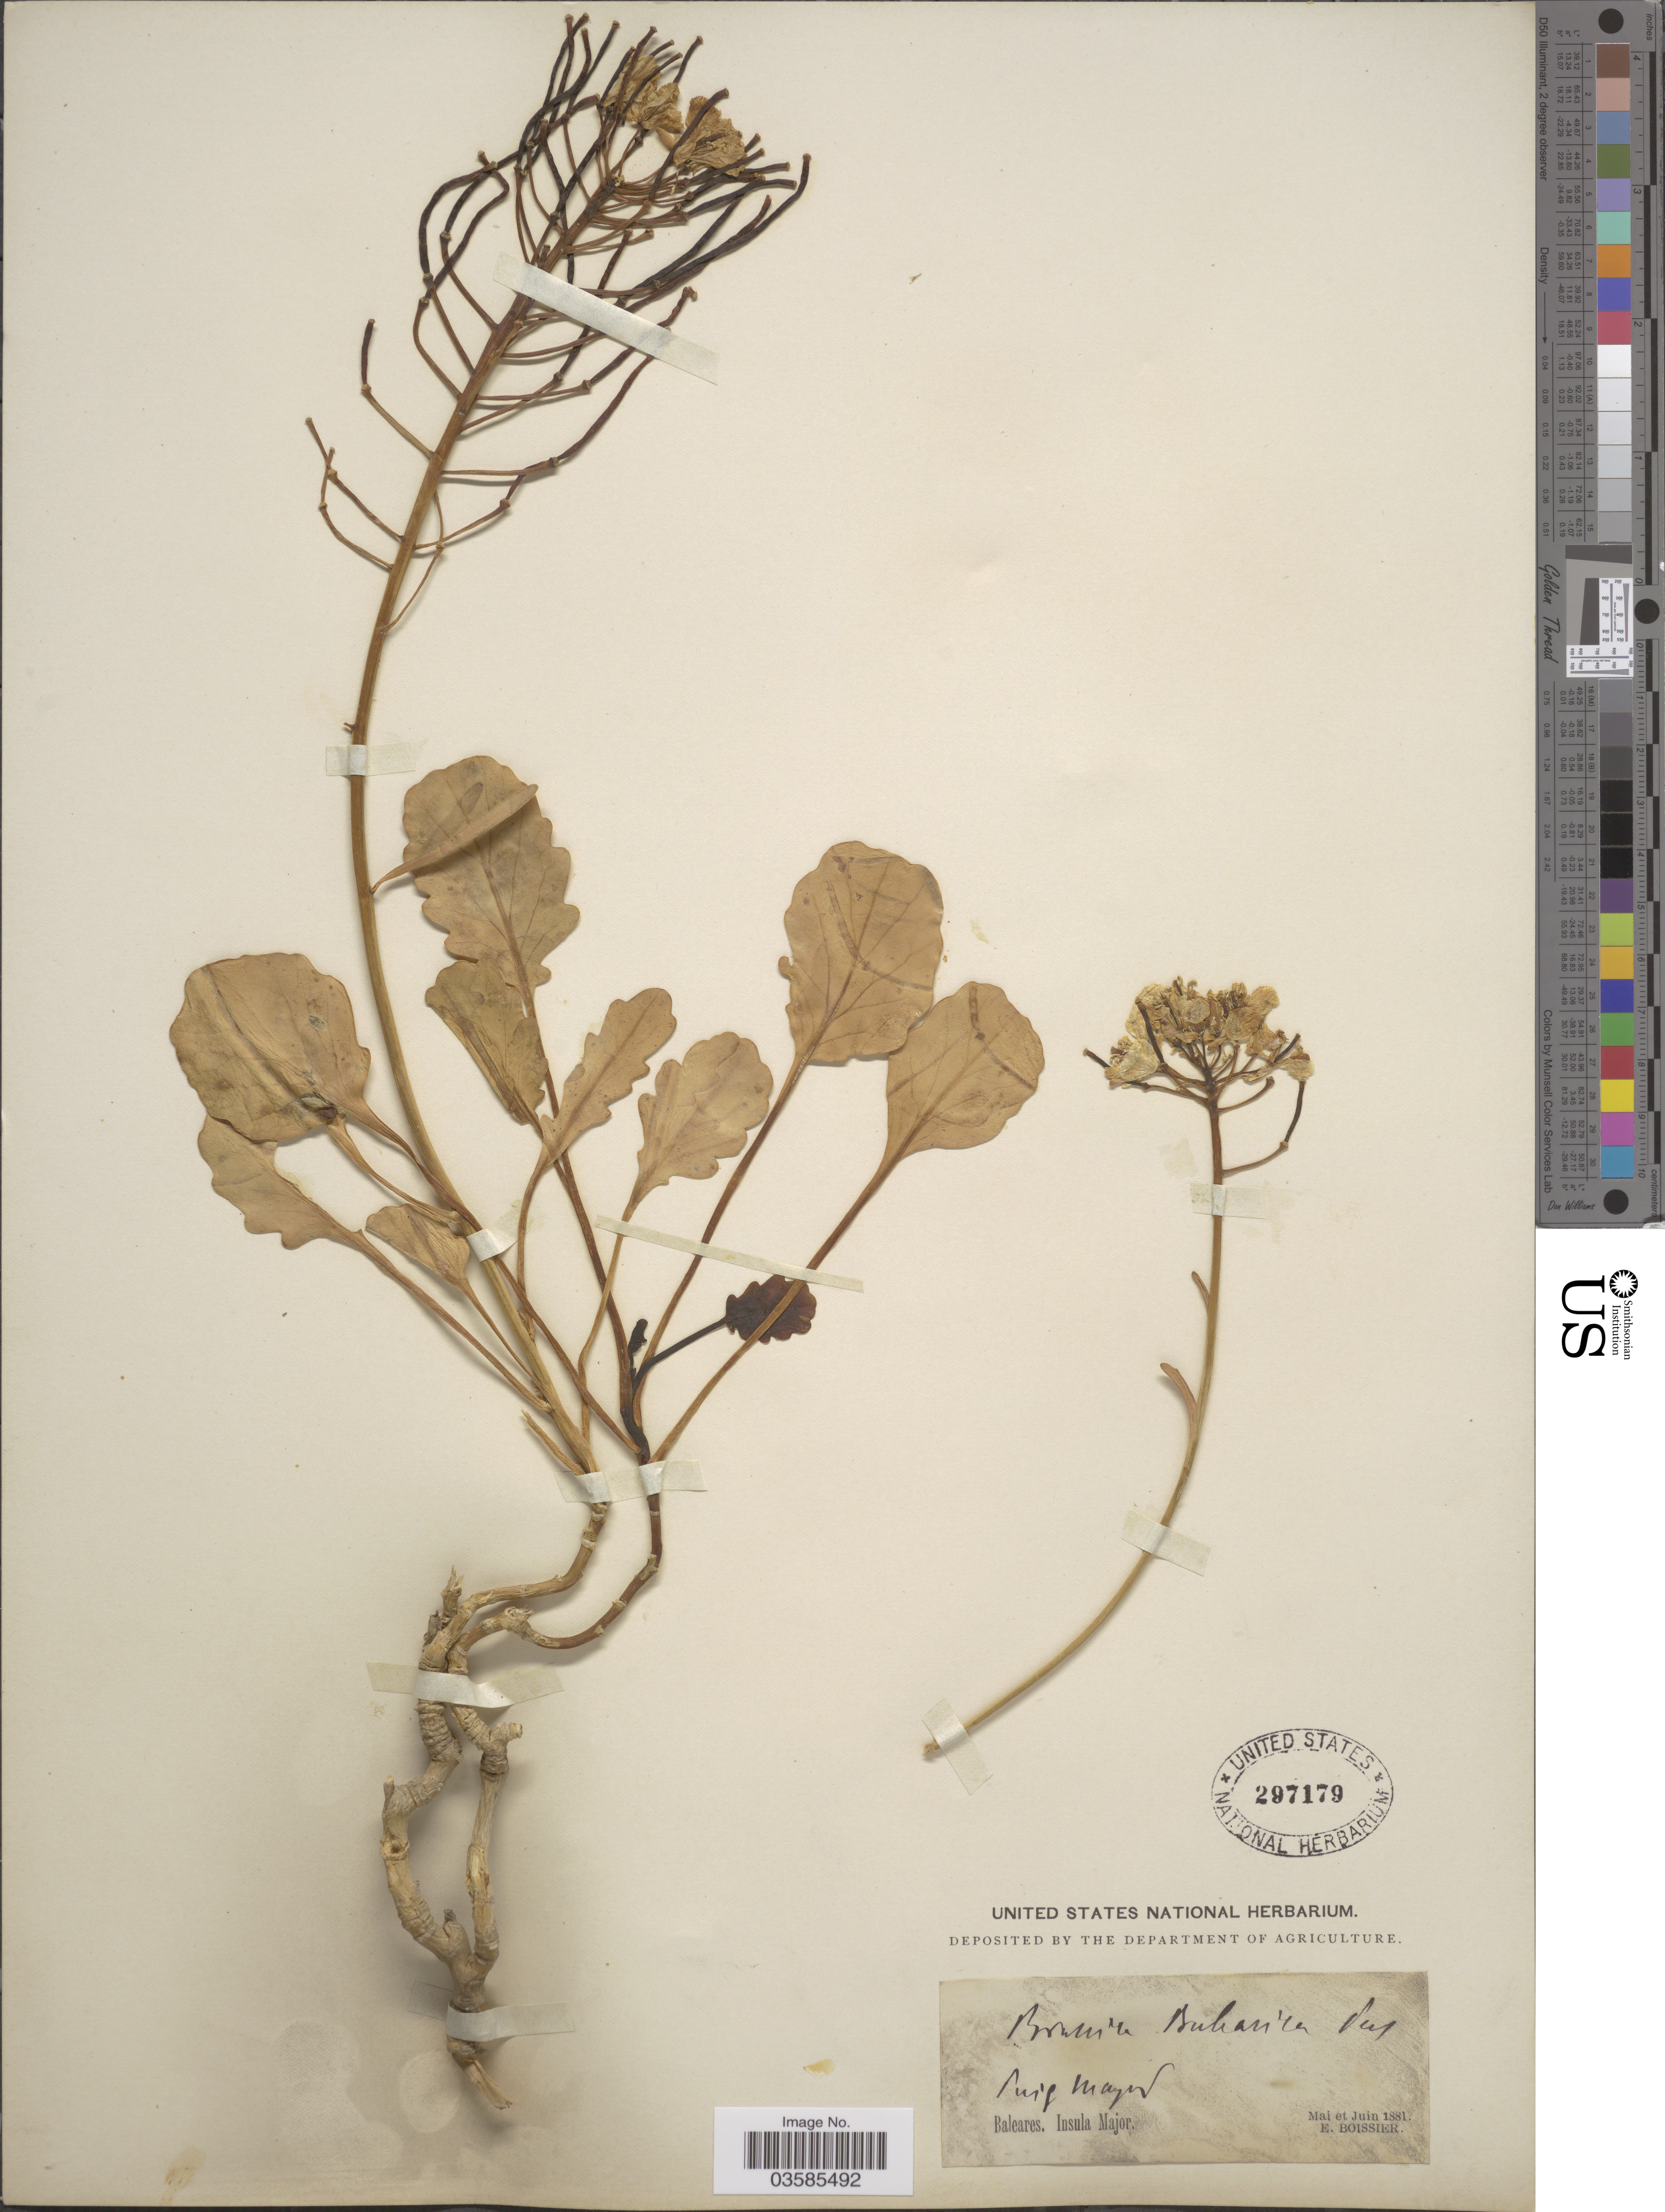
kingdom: Plantae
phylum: Tracheophyta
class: Magnoliopsida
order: Brassicales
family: Brassicaceae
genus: Brassica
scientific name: Brassica balearica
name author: Pers.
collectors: P. Boissier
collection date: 1881-05/1881-06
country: Spain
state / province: Islas Baleares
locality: [illegible text]. Baleares. Insula Major.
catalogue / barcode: US 297179